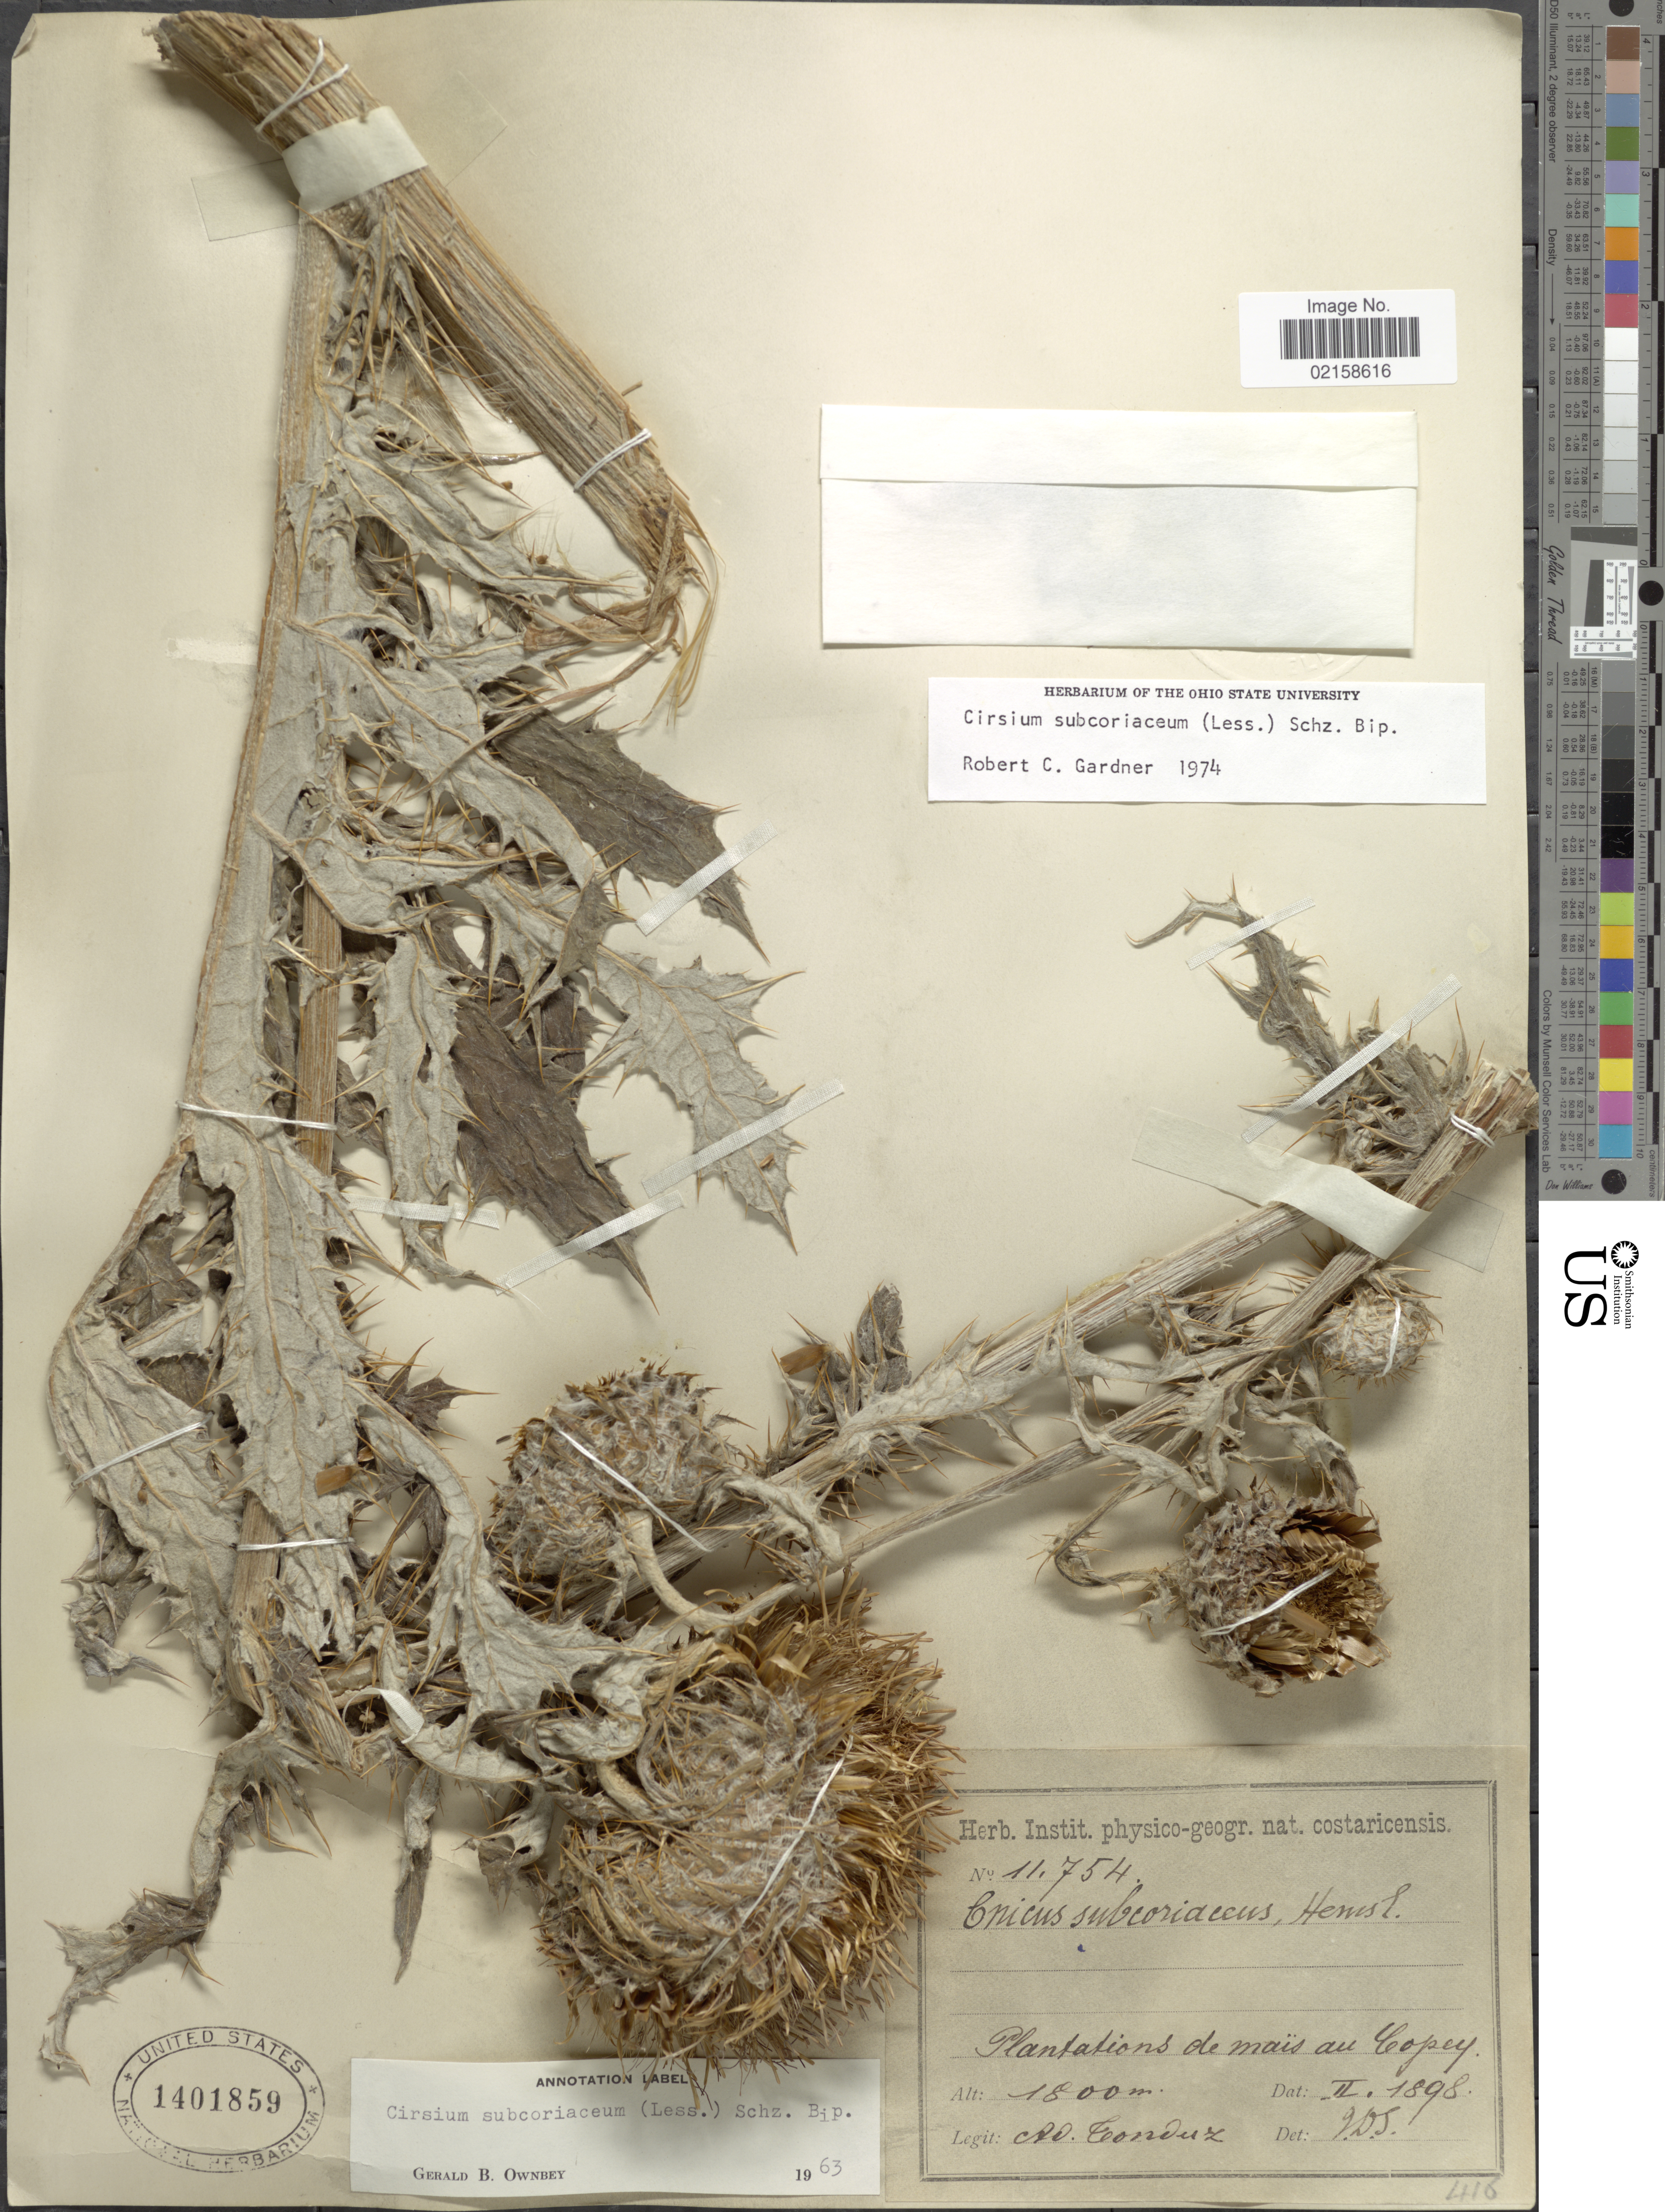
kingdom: Plantae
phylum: Tracheophyta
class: Magnoliopsida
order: Asterales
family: Asteraceae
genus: Cirsium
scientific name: Cirsium subcoriaceum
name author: (Less.) Sch. Bip.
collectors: A. Tonduz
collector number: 11754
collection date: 1898-03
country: Costa Rica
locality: Plantations de mais du Copey.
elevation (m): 1800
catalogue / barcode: US 1401859